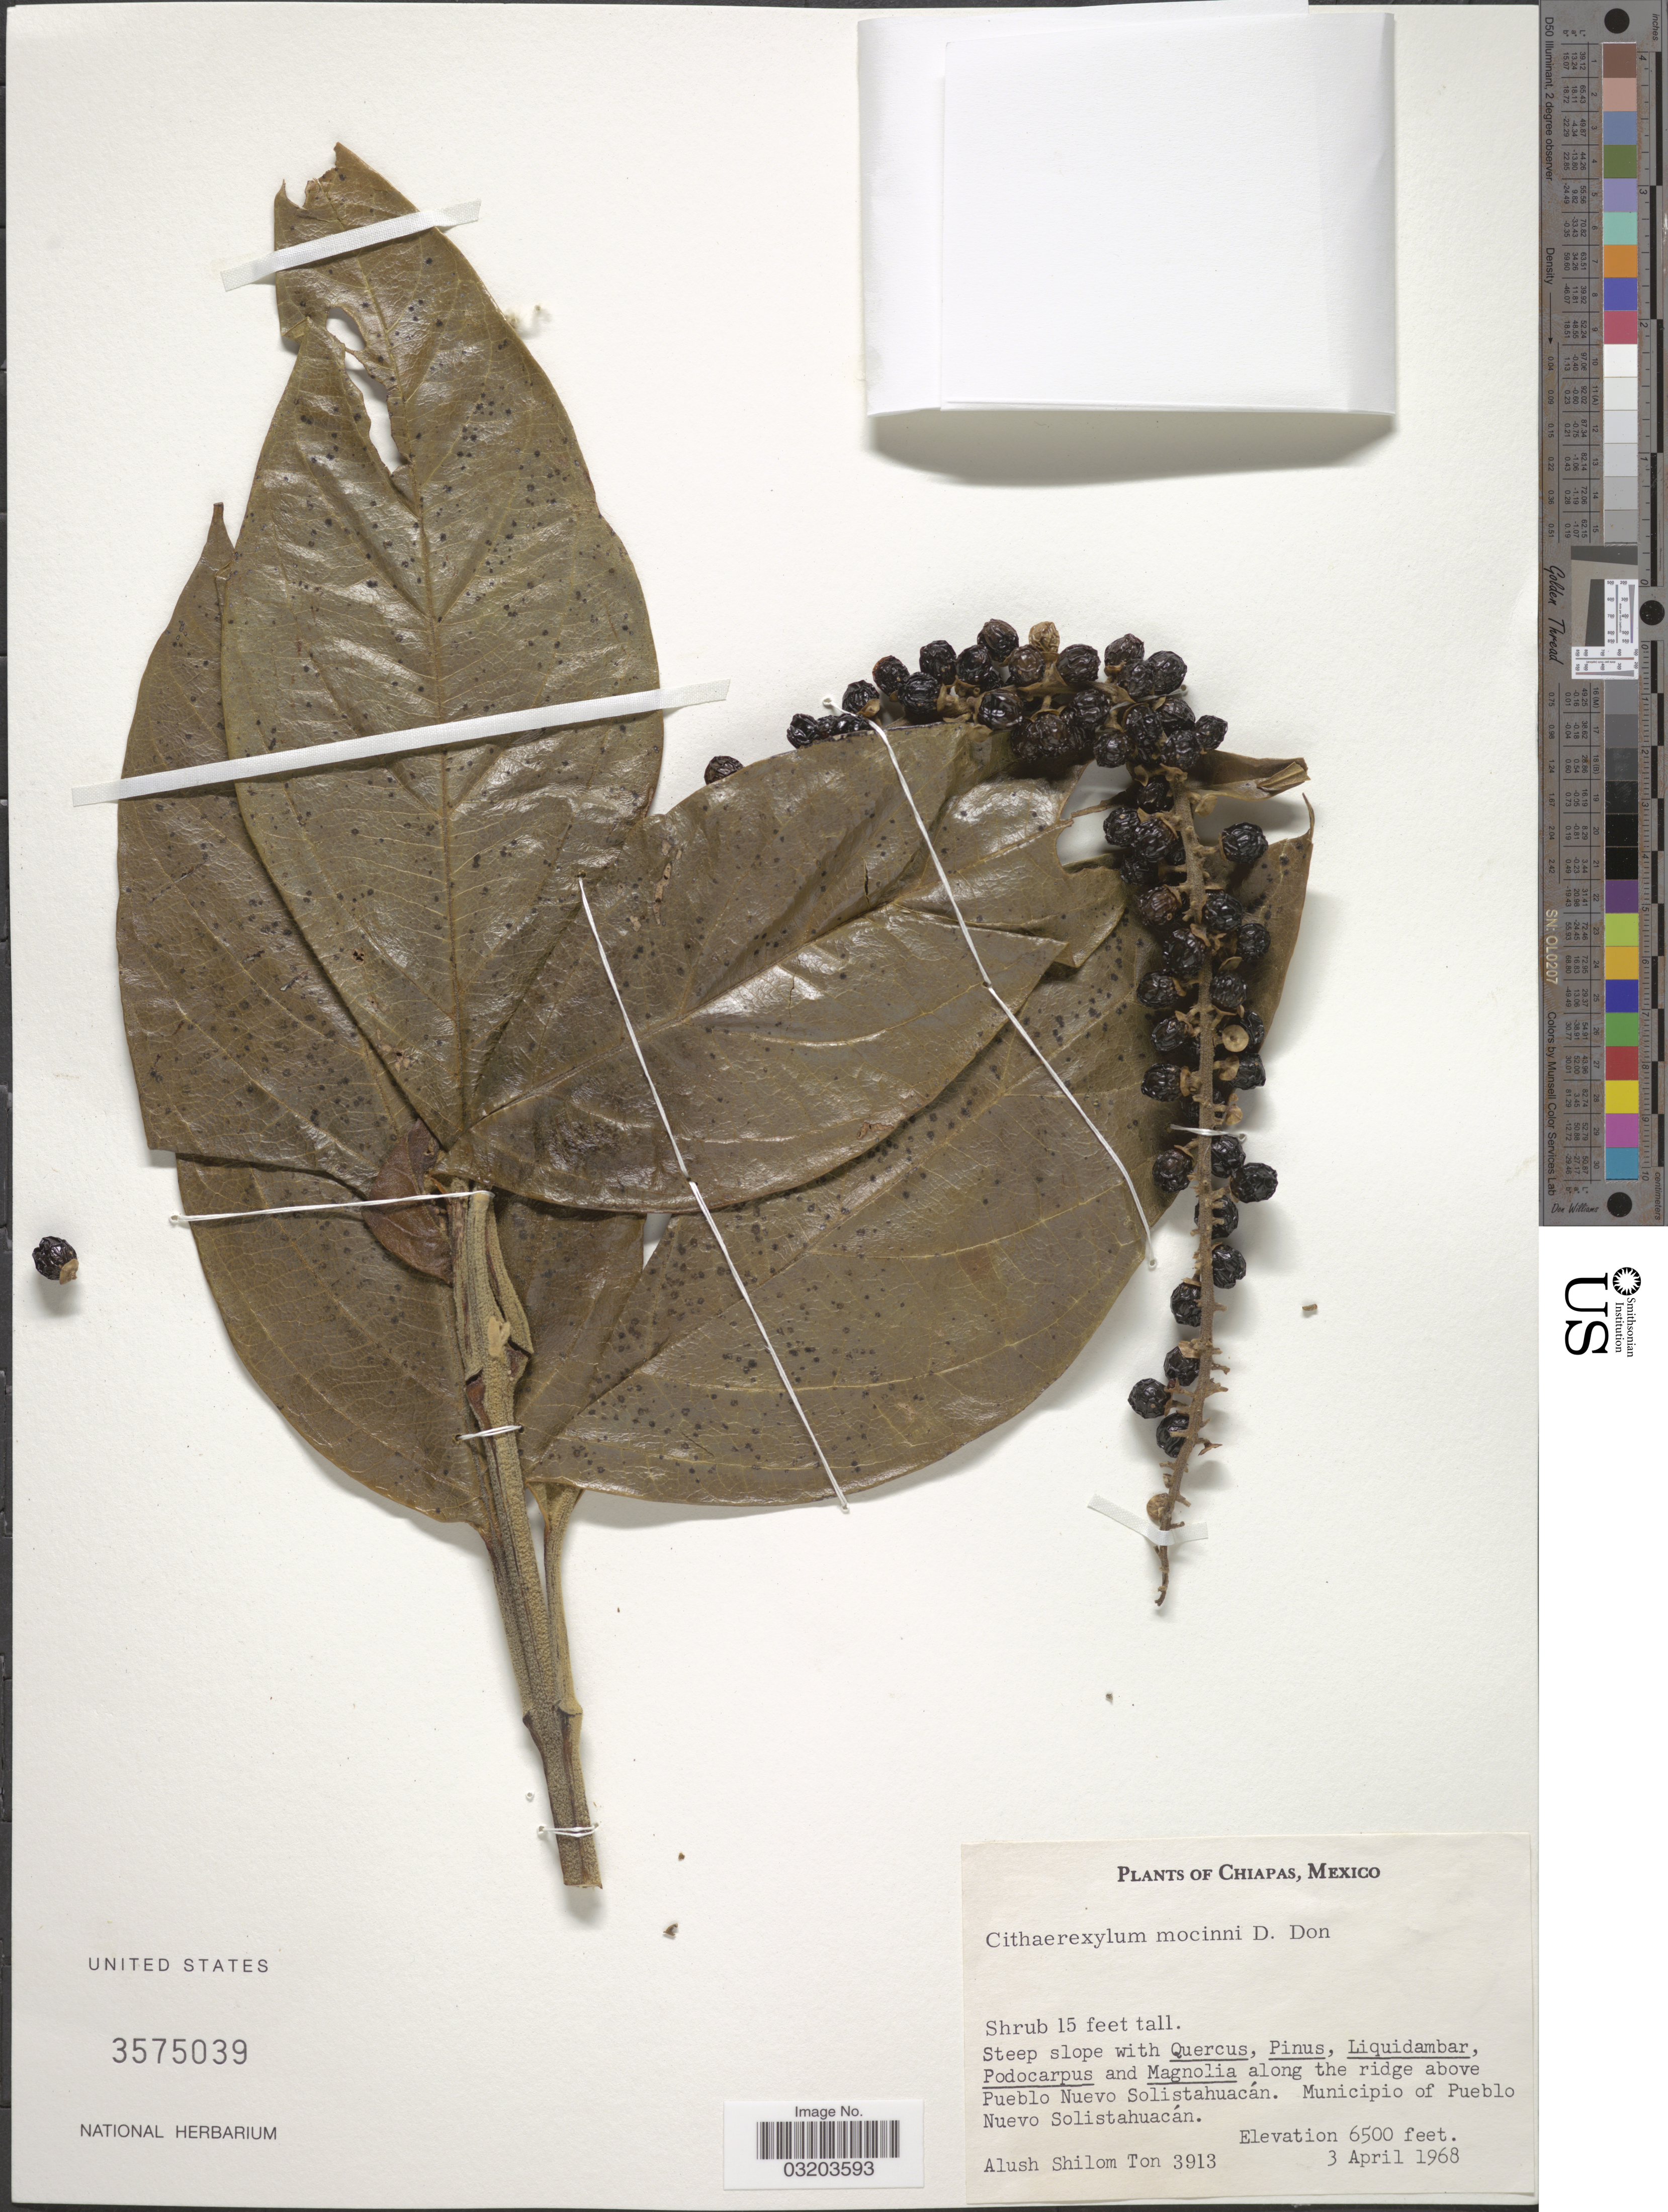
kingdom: Plantae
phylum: Tracheophyta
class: Magnoliopsida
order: Lamiales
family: Verbenaceae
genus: Citharexylum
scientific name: Citharexylum mocinoi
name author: D. Don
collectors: A. S. Ton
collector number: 3913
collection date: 1968-04-03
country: Mexico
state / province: Chiapas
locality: Along the ridge above Pueblo Nuevo Solistahuacán. Municipio of Pueblo Nuevo Solistahuacán.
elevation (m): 1981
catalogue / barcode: US 3575039